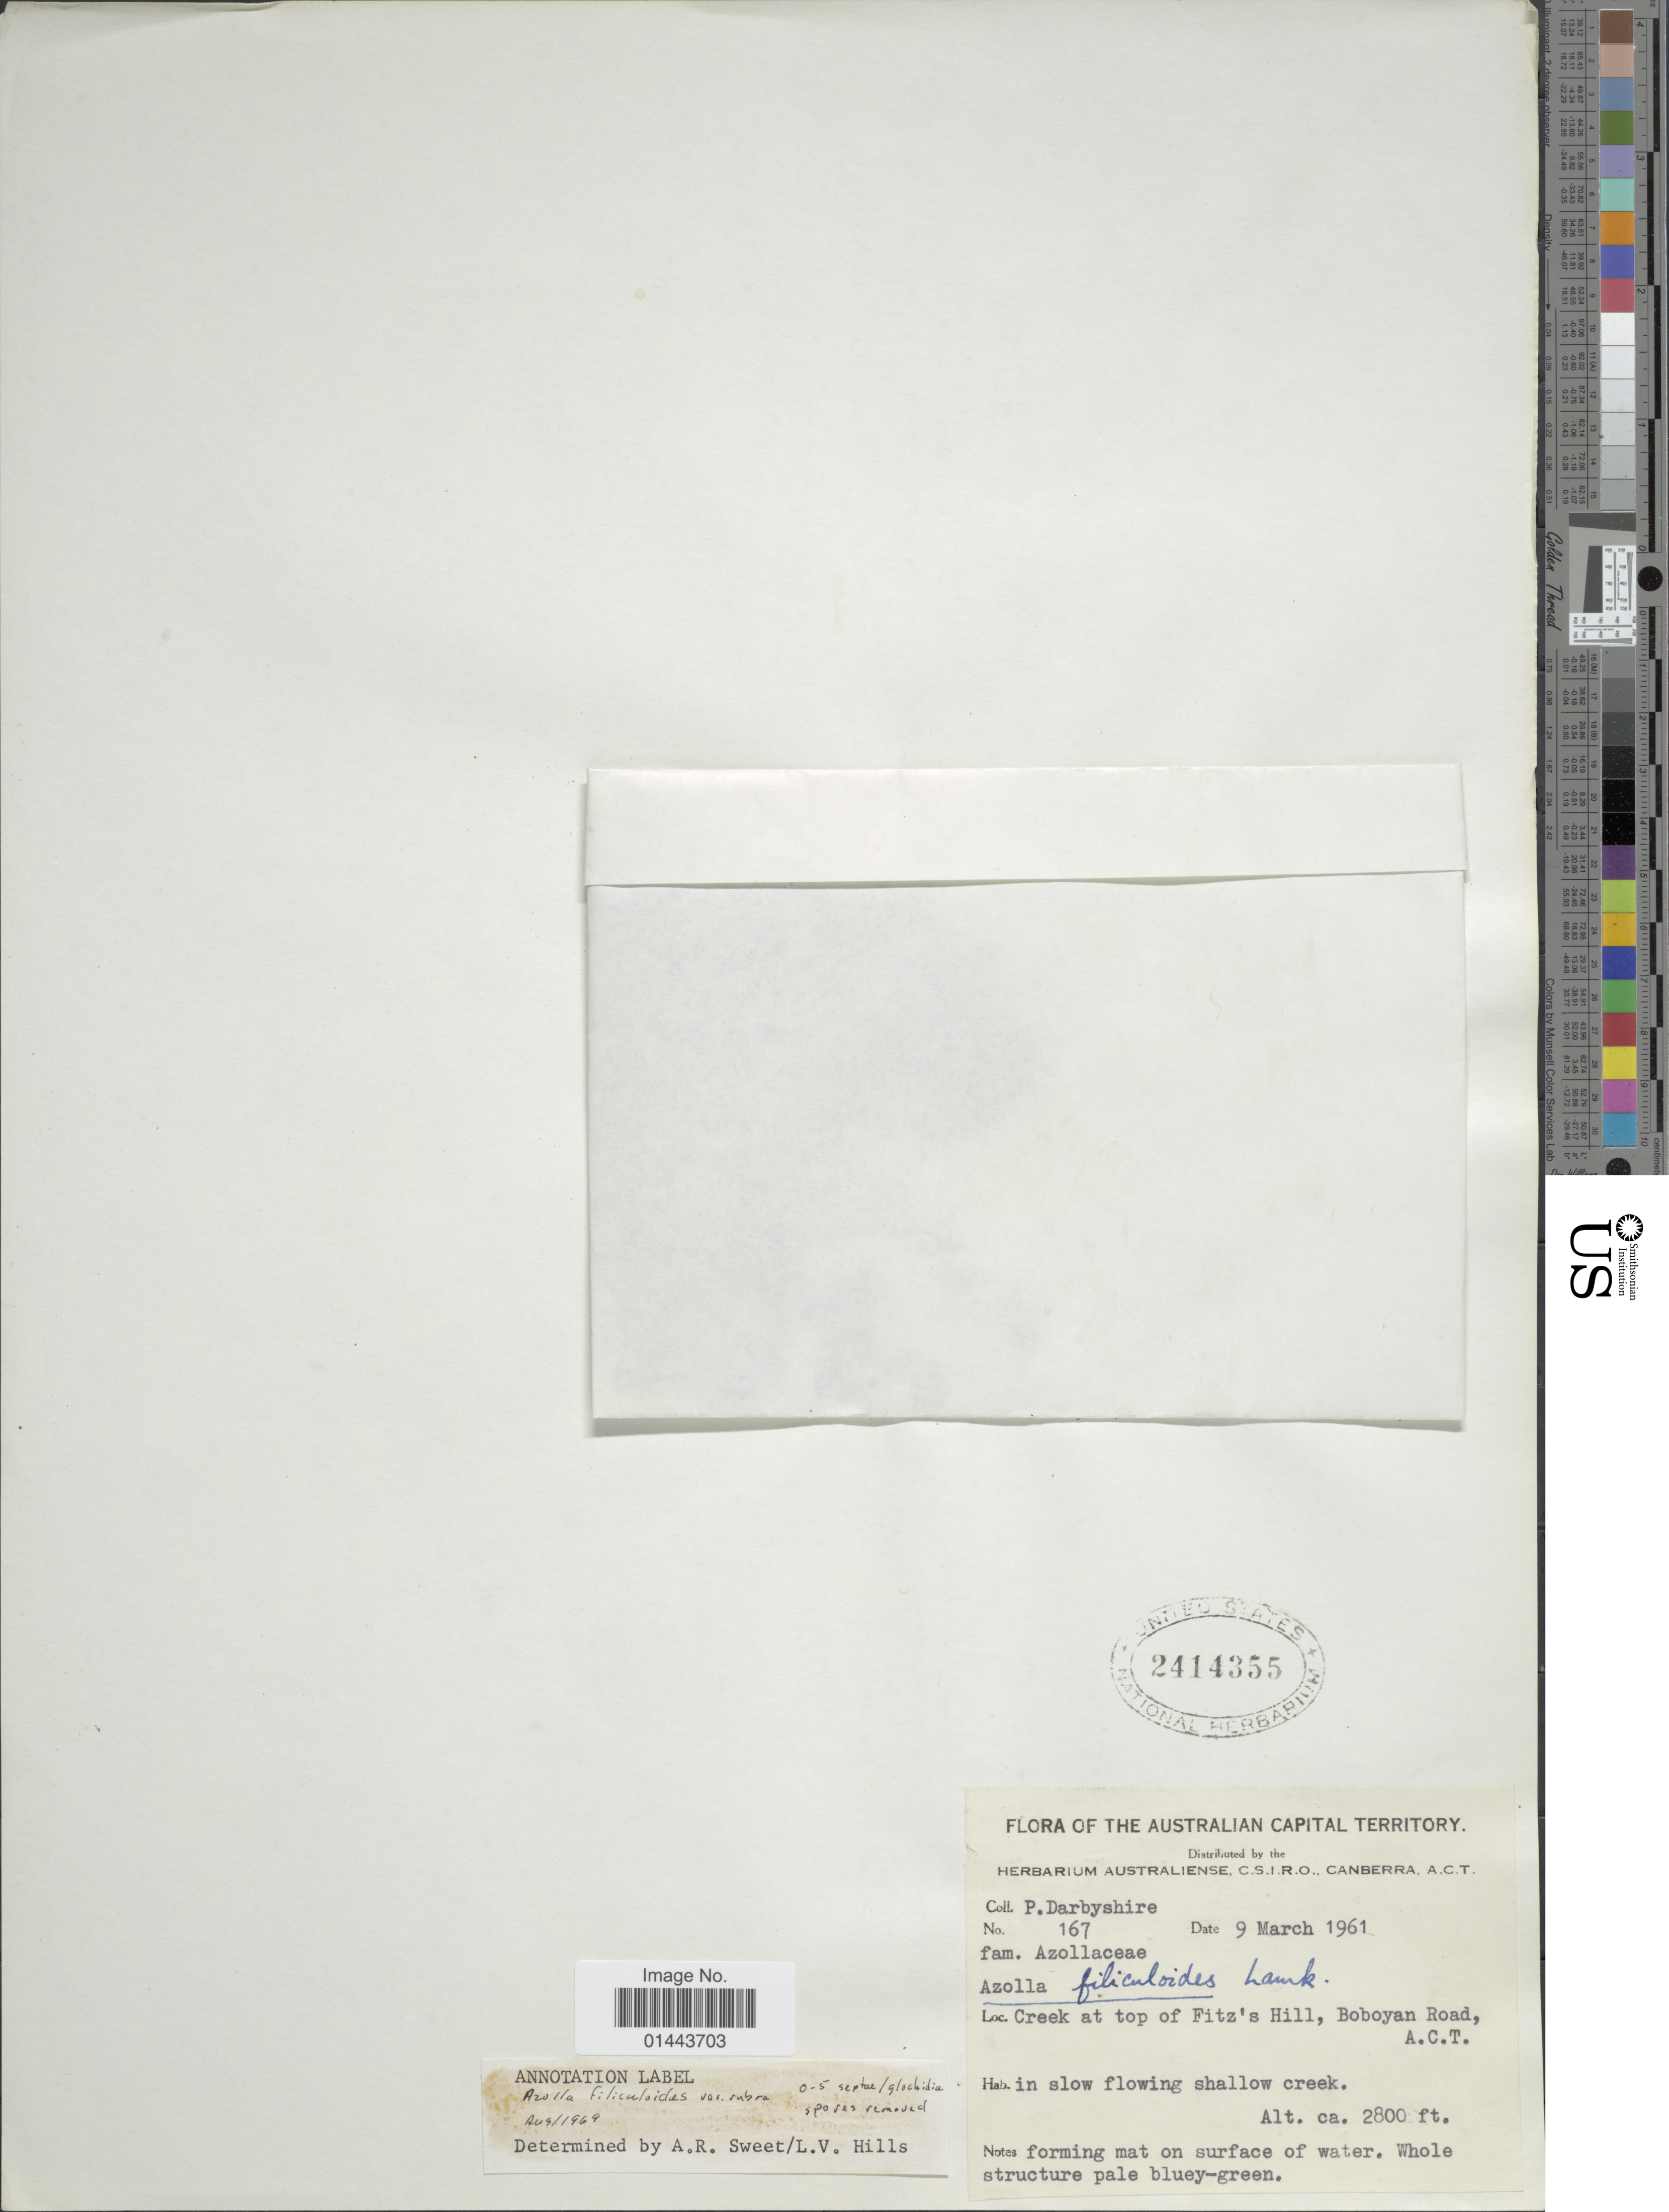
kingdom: Plantae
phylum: Tracheophyta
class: Polypodiopsida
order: Salviniales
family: Salviniaceae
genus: Azolla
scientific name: Azolla filiculoides var. rubra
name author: (R. Br.) Strasburger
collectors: P. Darbyshire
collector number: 167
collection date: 1961-03-09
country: Australia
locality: Australian Capital Territory, Creek at top of Fitz's Hill, Boboyan Road, A.C.T., in slow flowing shallow creek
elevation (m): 2800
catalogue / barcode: US 2414355